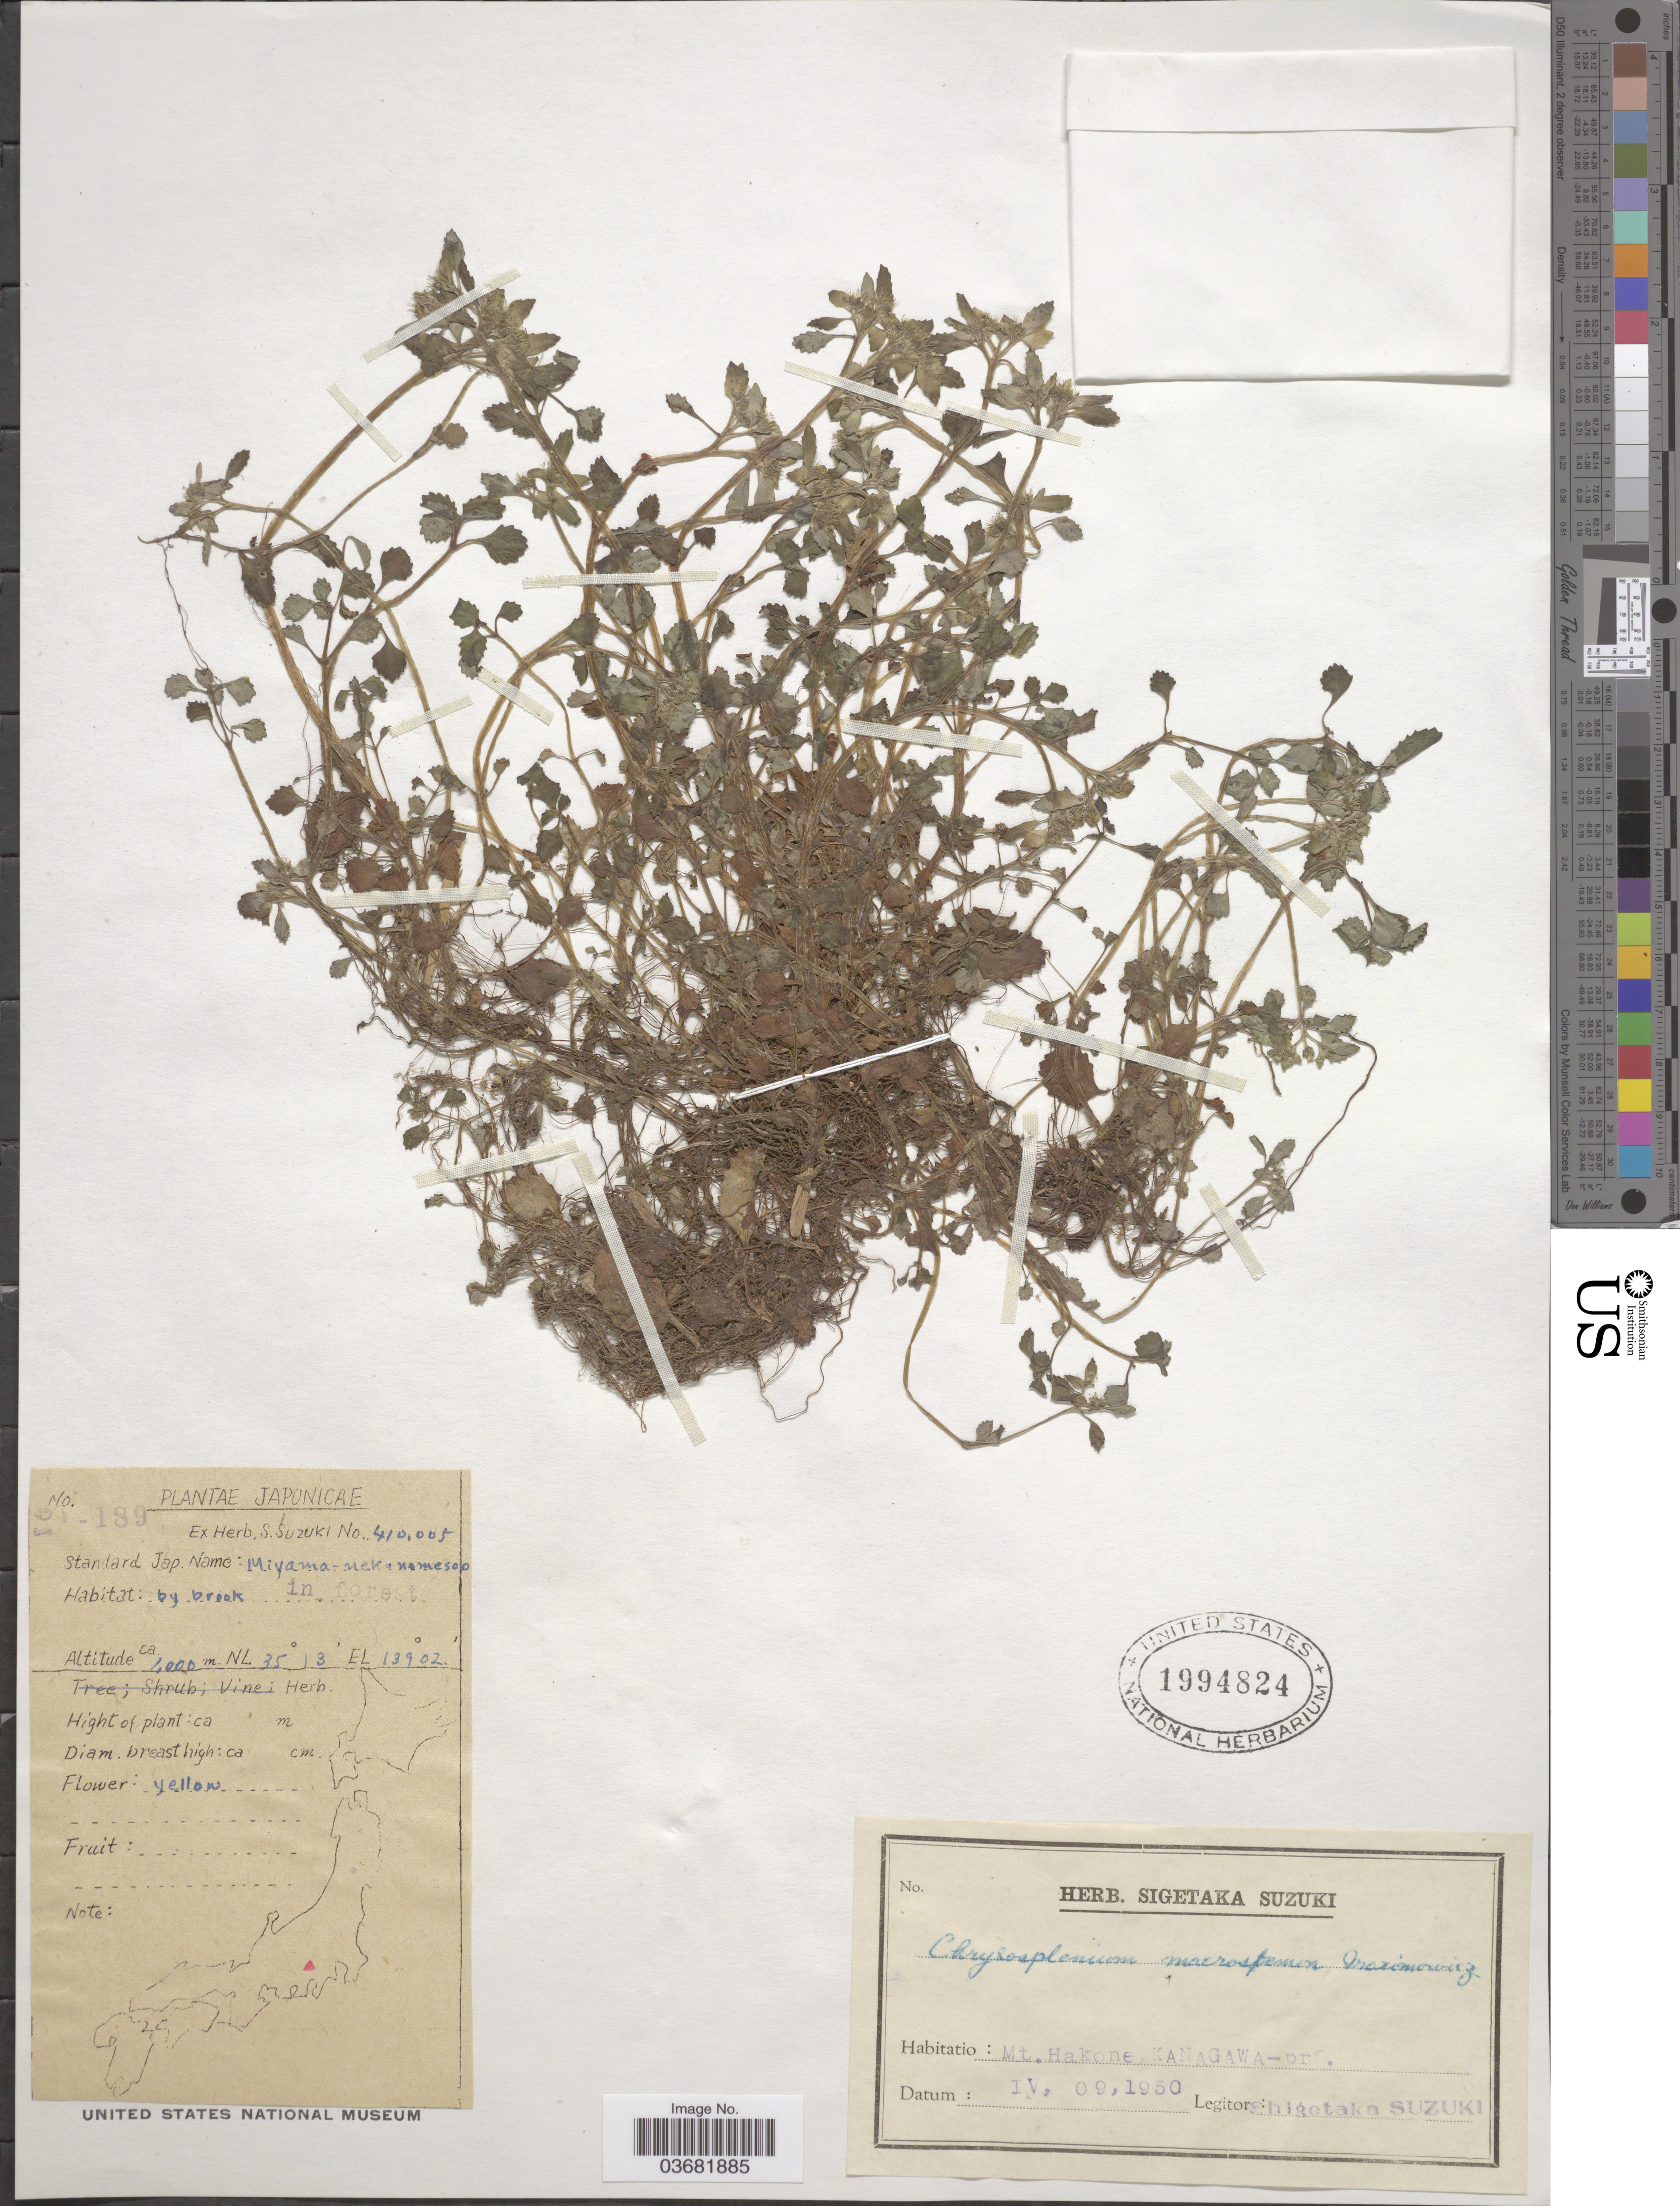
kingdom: Plantae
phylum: Tracheophyta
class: Magnoliopsida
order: Saxifragales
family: Saxifragaceae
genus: Chrysosplenium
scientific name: Chrysosplenium macrostemon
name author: Maxim. ex Franch. & Sav.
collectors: S. Suzuki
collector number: SI-189*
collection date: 1950-04-09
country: Japan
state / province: Kanagawa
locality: Japonicae. Mt.Hakone, Kanagawa-prf.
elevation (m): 4000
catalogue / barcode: US 1994824